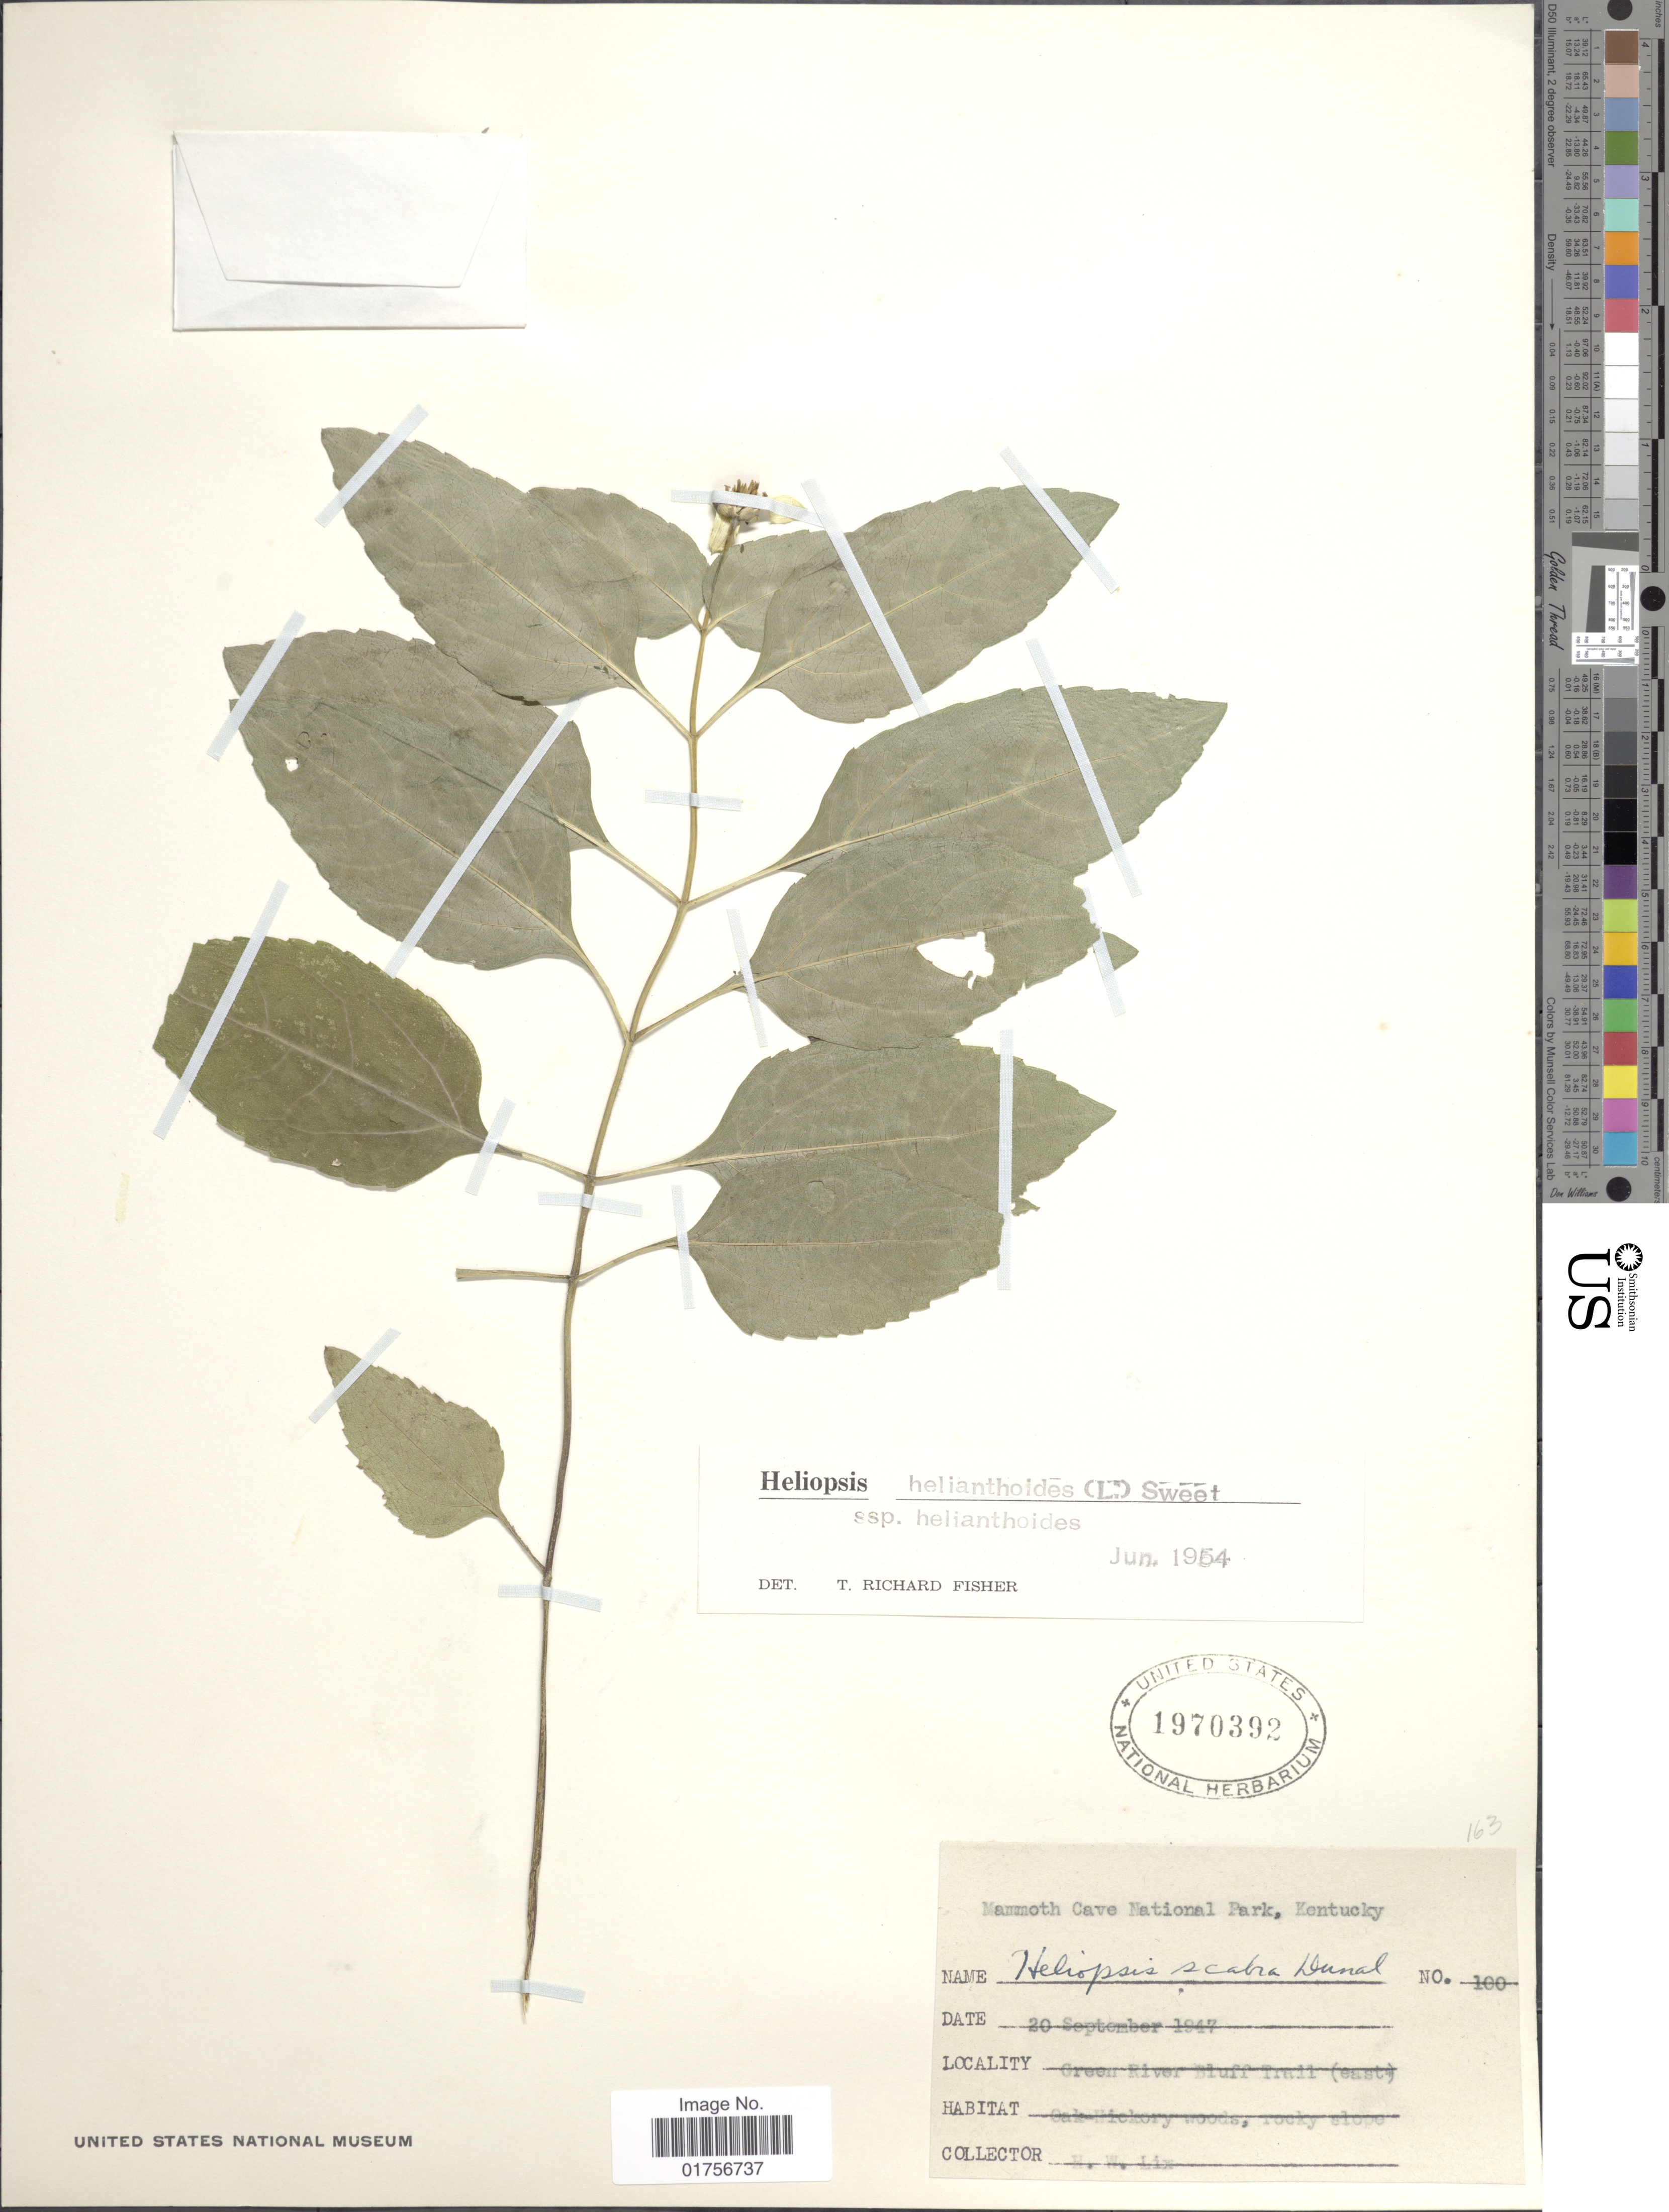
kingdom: Plantae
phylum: Tracheophyta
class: Magnoliopsida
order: Asterales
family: Asteraceae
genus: Heliopsis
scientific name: Heliopsis helianthoides subsp. helianthoides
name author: (L.) Sweet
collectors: H. W. Lix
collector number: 100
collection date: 1947-09-20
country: United States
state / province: Kentucky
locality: Mammoth Cave national Park, Kentucky, Green River Bluff Trail (East)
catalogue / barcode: US 1970392